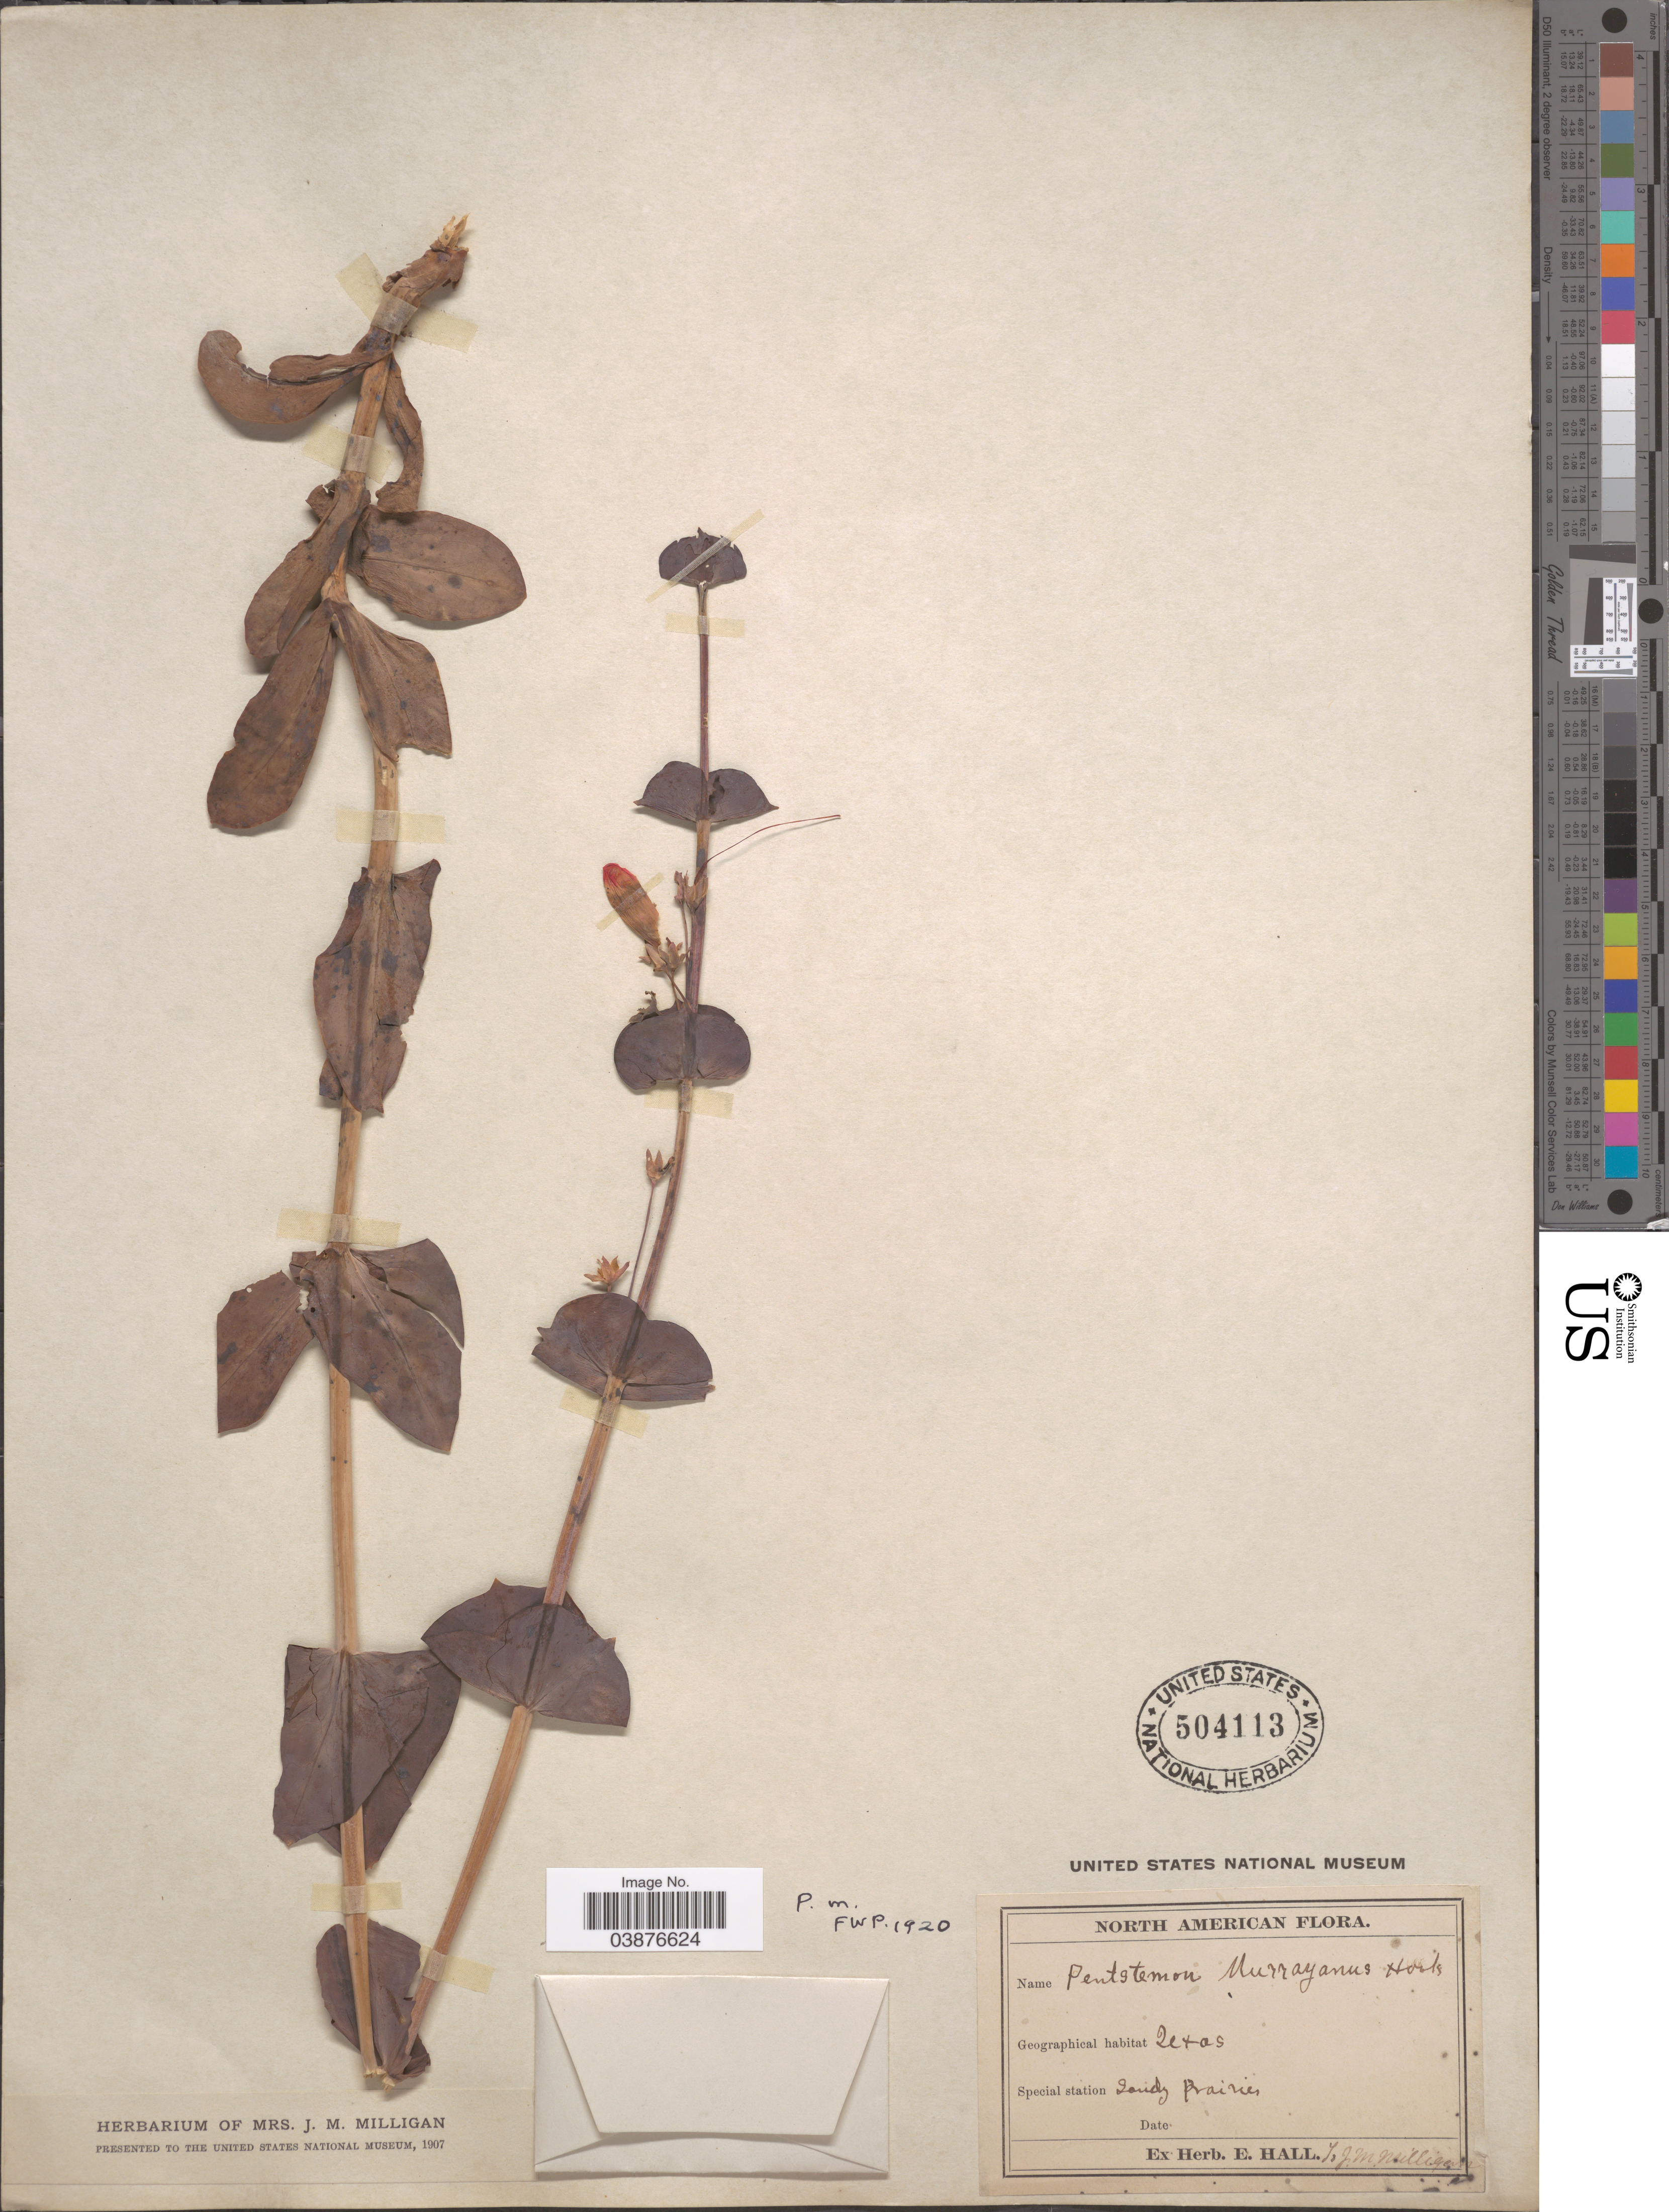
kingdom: Plantae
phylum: Tracheophyta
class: Magnoliopsida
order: Lamiales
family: Plantaginaceae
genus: Penstemon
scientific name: Penstemon murrayanus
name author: Hook.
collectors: J. M. Milligan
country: United States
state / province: Texas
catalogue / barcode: US 504113